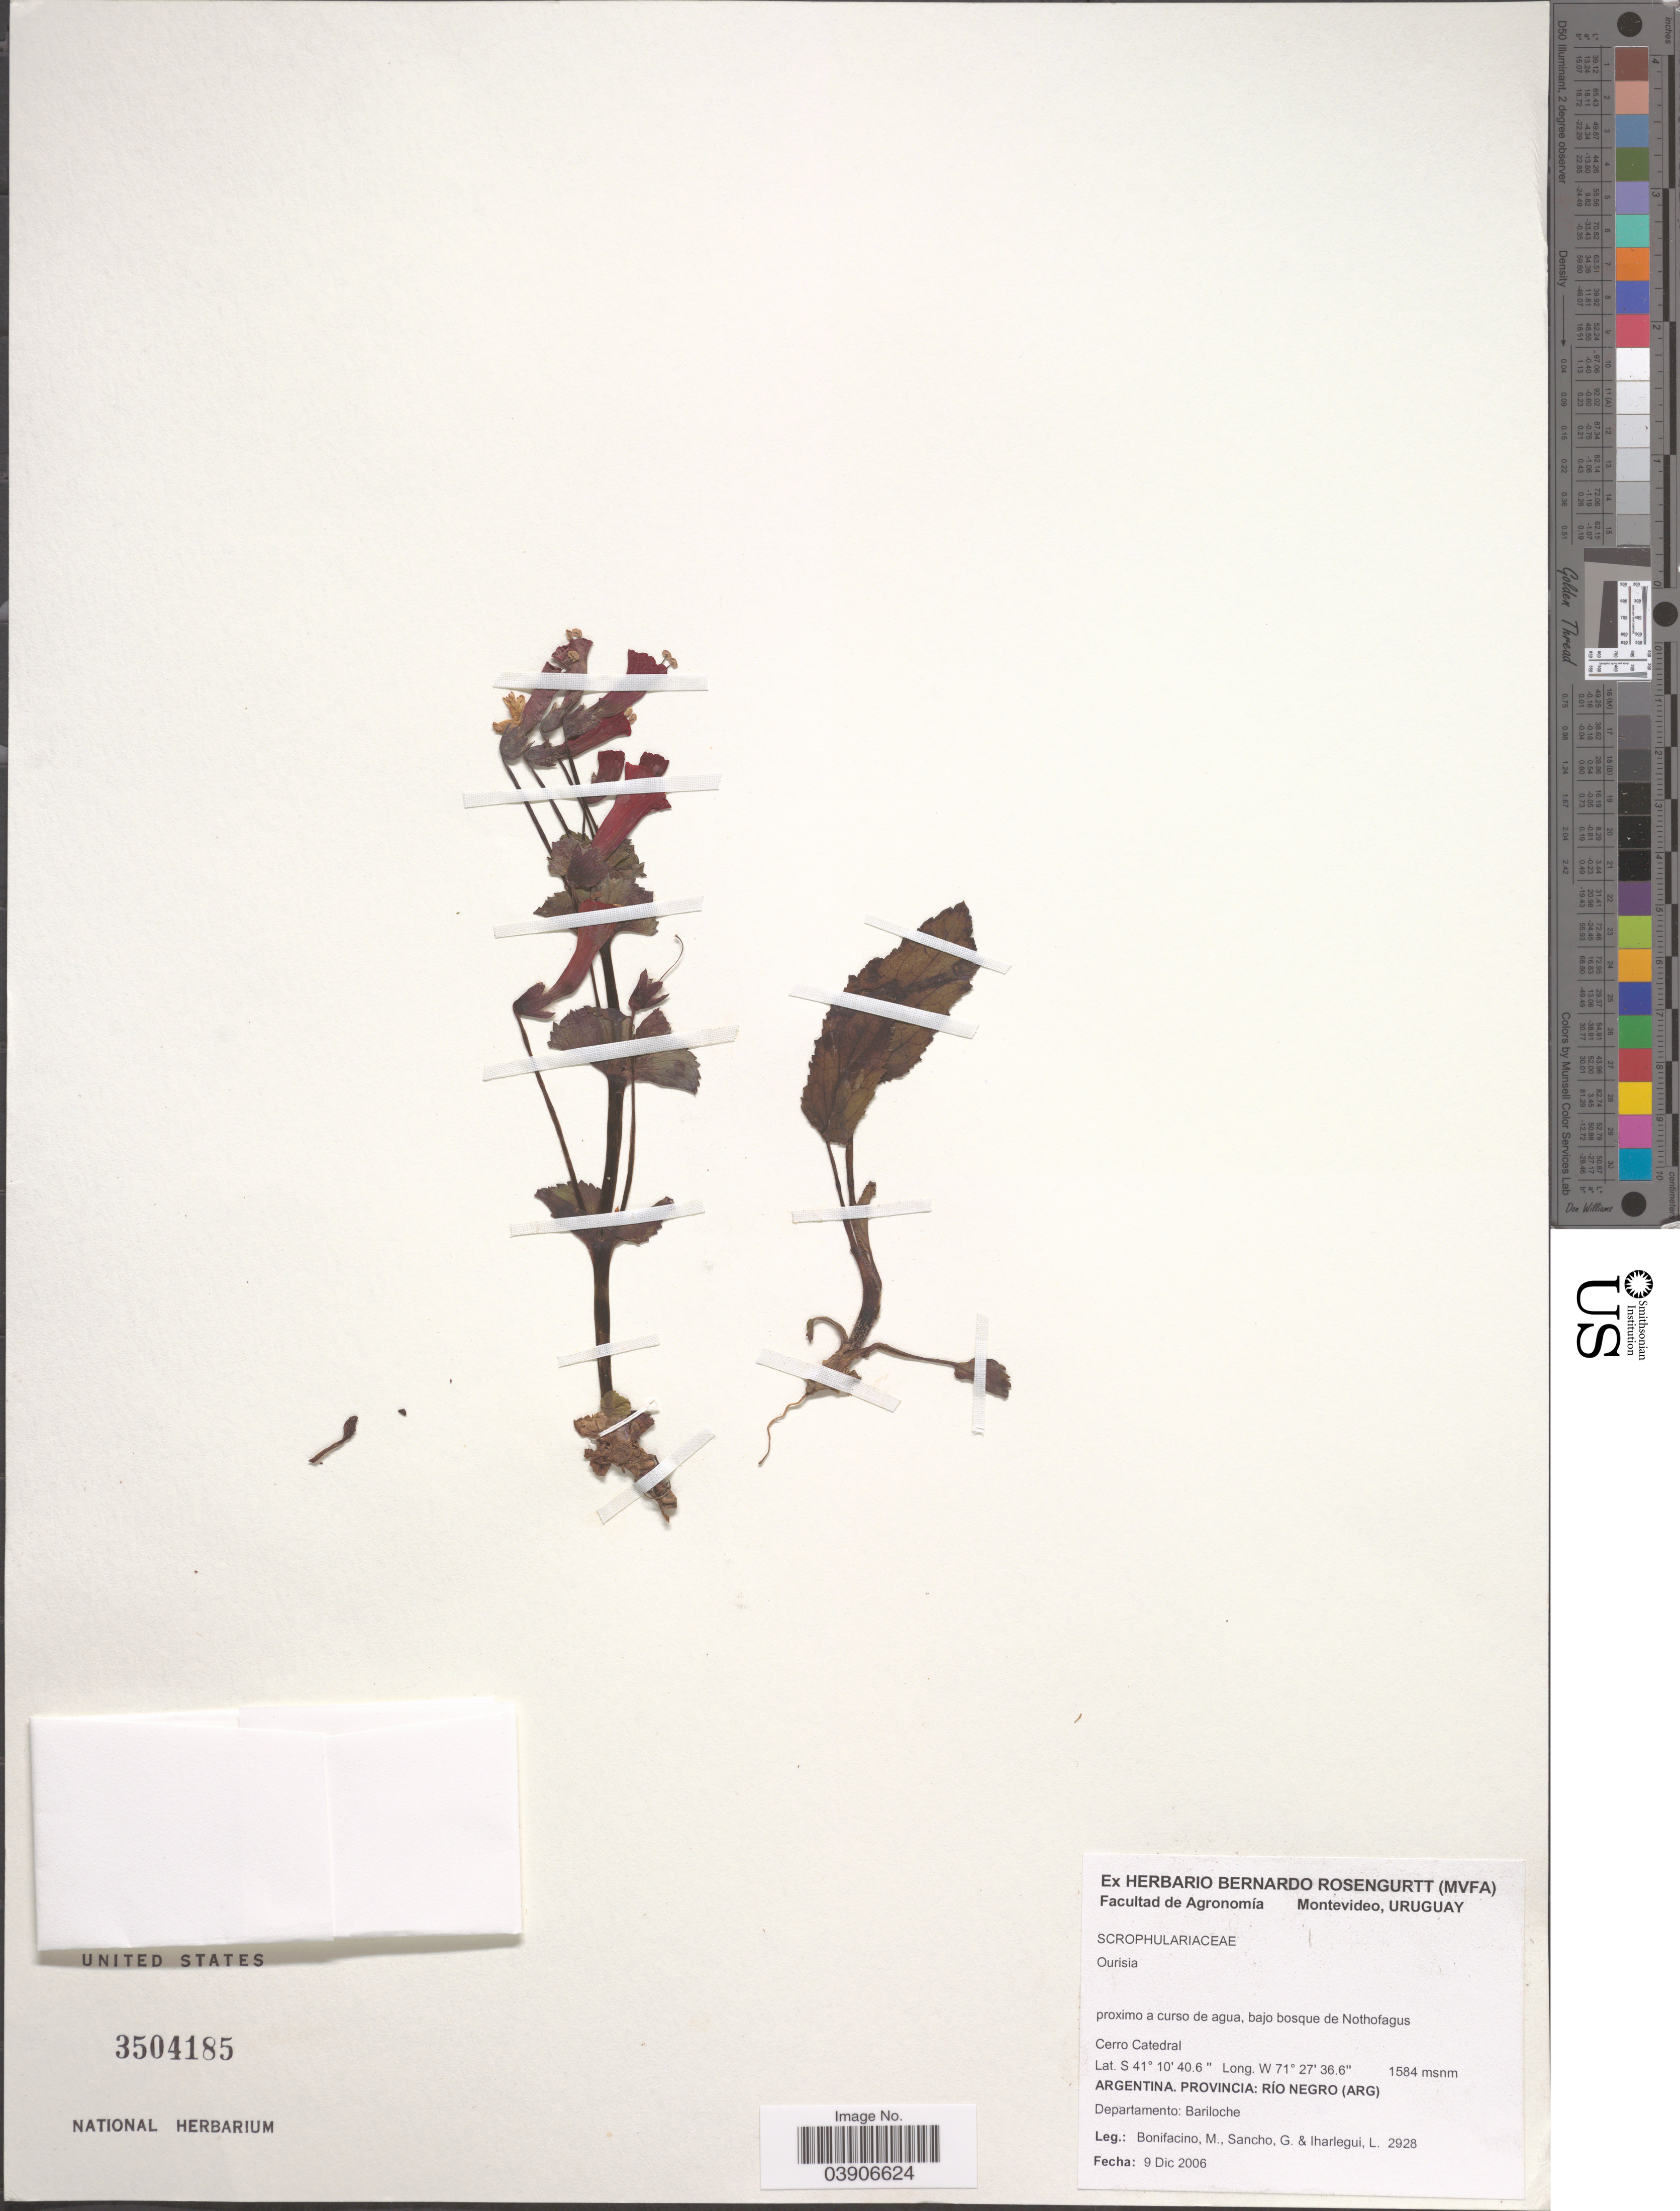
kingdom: Plantae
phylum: Tracheophyta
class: Magnoliopsida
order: Lamiales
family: Plantaginaceae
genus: Ourisia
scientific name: Ourisia sp.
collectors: M. Bonifacino, G. Sancho & L. Iharlegui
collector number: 2928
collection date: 2006-12-09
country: Argentina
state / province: Rio Negro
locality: Cerro Catedral. Departamento: Bariloche.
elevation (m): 1584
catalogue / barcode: US 3504185